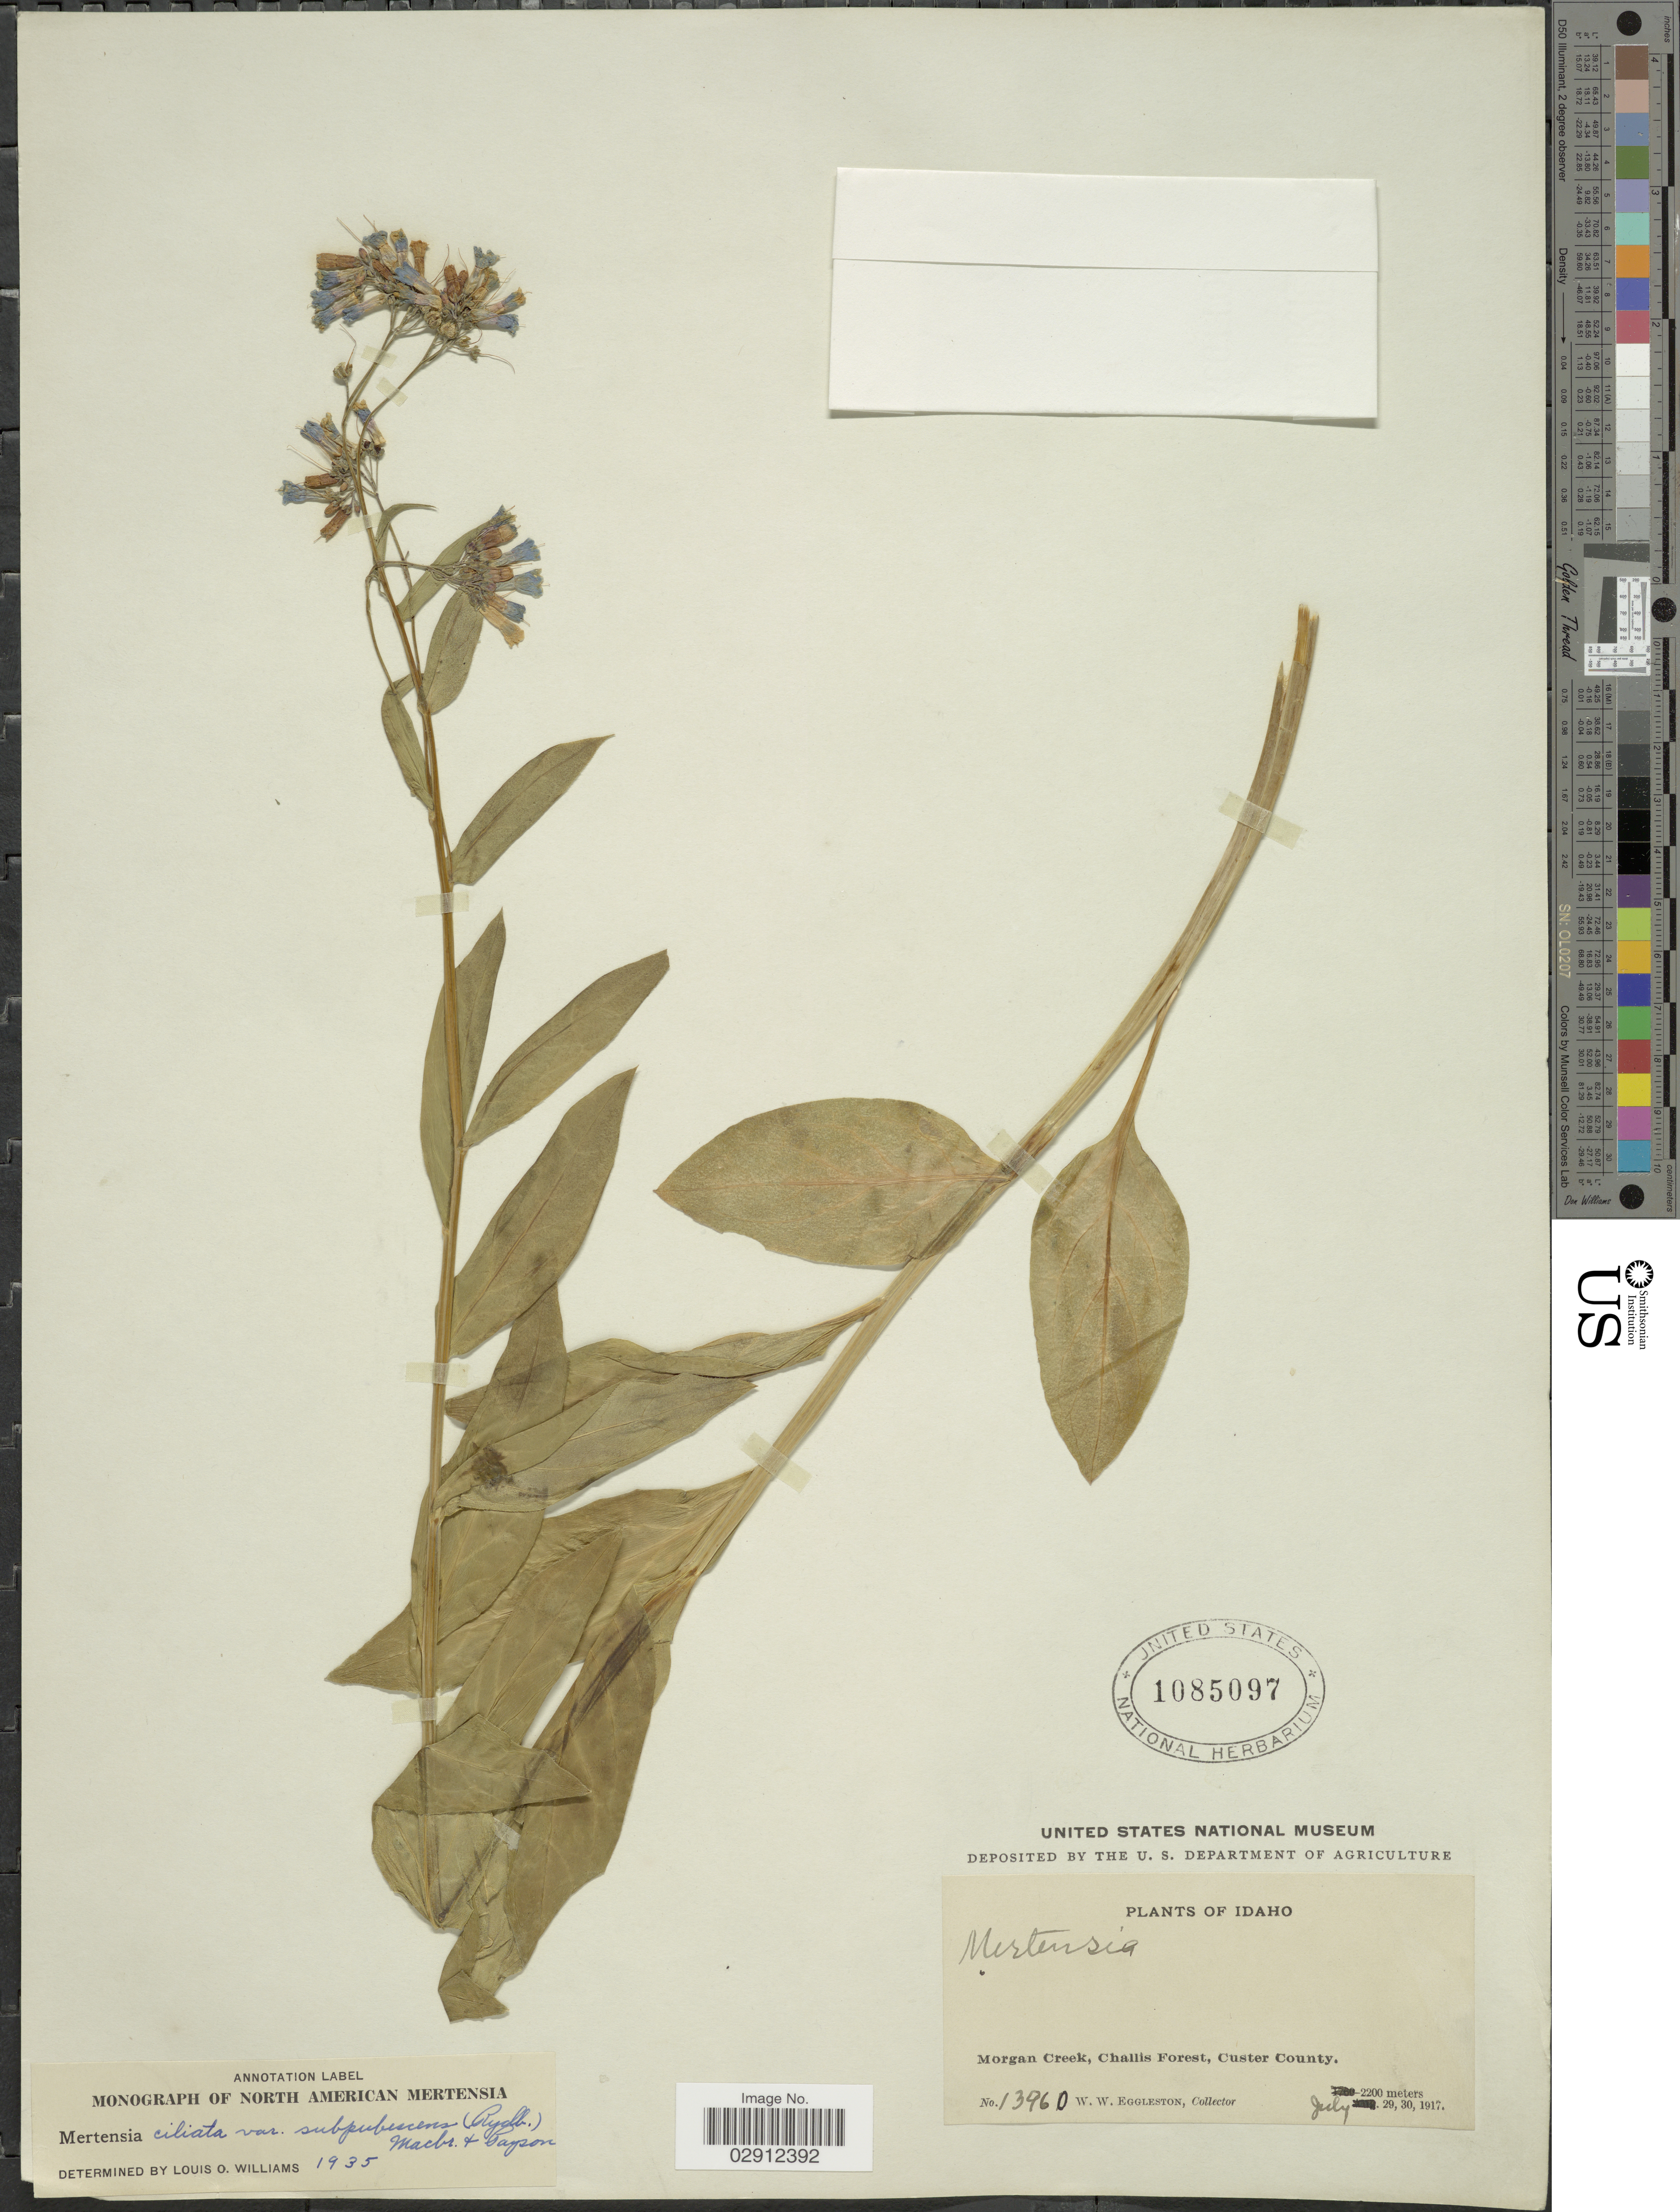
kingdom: Plantae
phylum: Tracheophyta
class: Magnoliopsida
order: Boraginales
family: Boraginaceae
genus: Mertensia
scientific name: Mertensia ciliata var. subpubescens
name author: (Rydb.) J.F. Macbr. & Payson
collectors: W. W. Eggleston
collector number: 13960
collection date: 1917-07-29/1917-07-30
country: United States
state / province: Idaho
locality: Morgan Creek, Challis Forest, Custer County.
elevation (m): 2200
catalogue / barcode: US 1085097